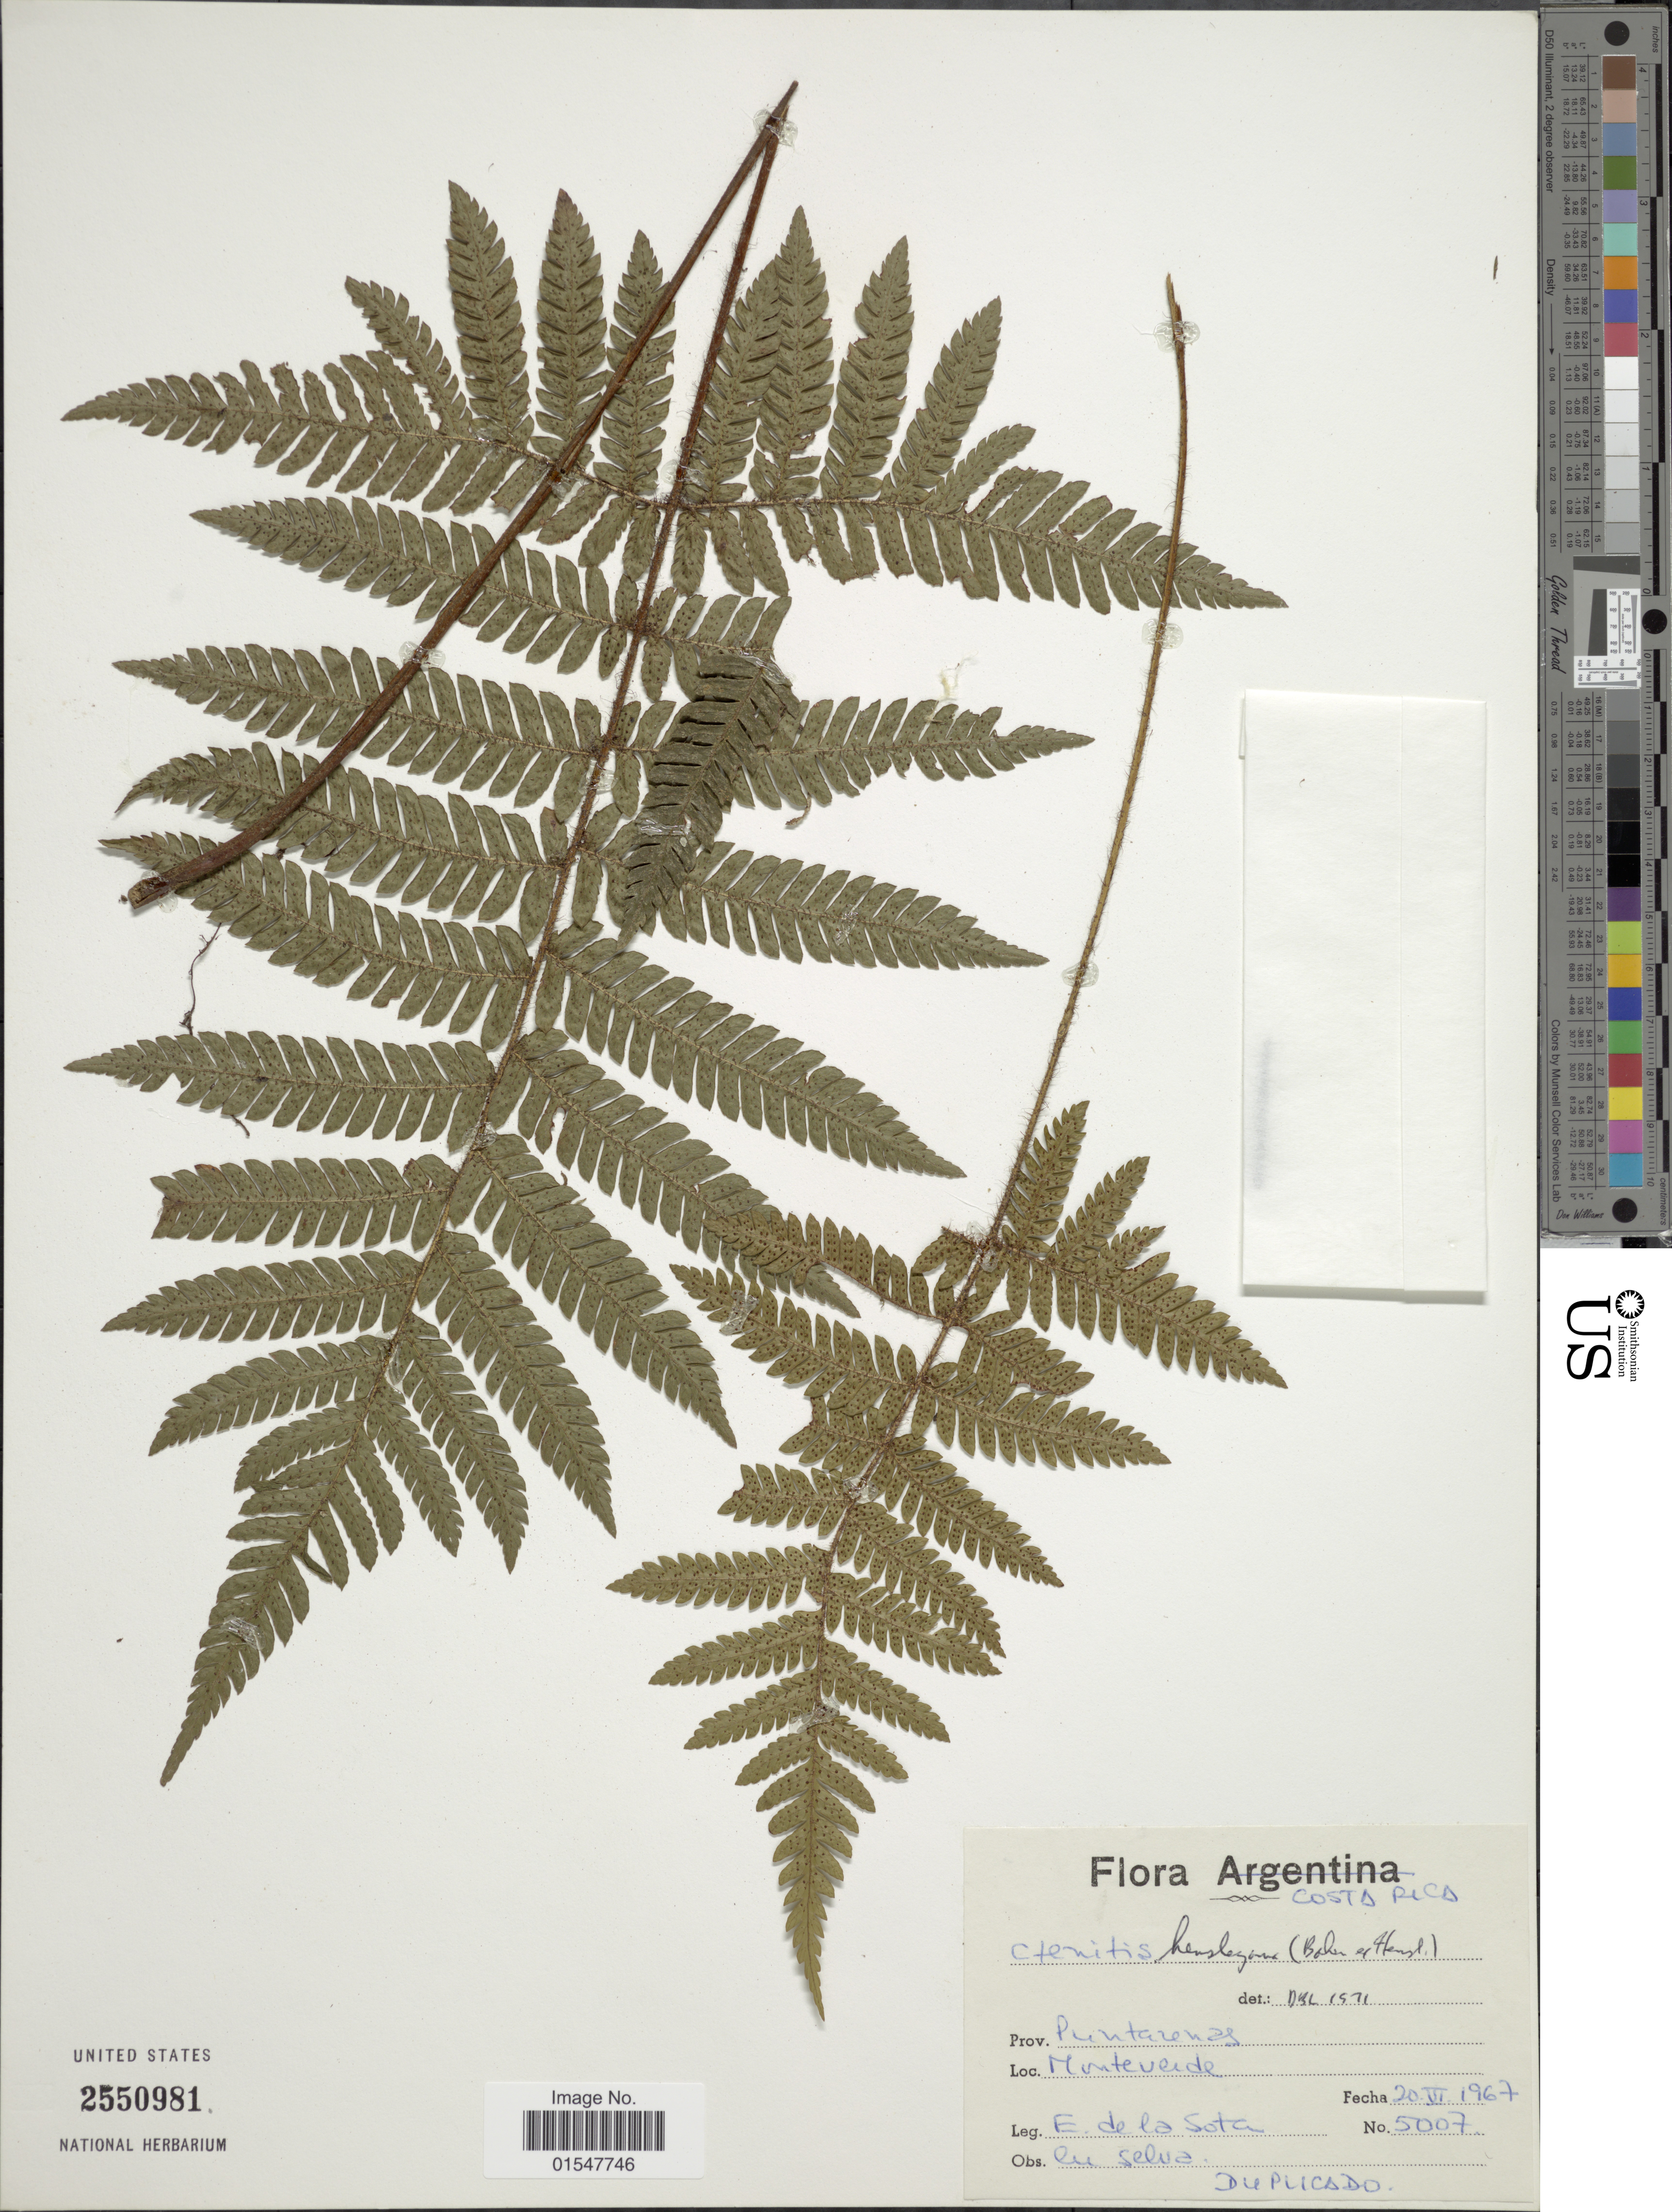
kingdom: Plantae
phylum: Tracheophyta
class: Polypodiopsida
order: Polypodiales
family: Dryopteridaceae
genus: Ctenitis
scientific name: Ctenitis hemsleyana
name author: (Baker ex Hemsl.) Copel.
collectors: E. R. de la Sota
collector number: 5007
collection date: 1967-06-20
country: Costa Rica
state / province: Puntarenas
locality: Monteverde, prov. Puntarenas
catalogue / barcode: US 2550981